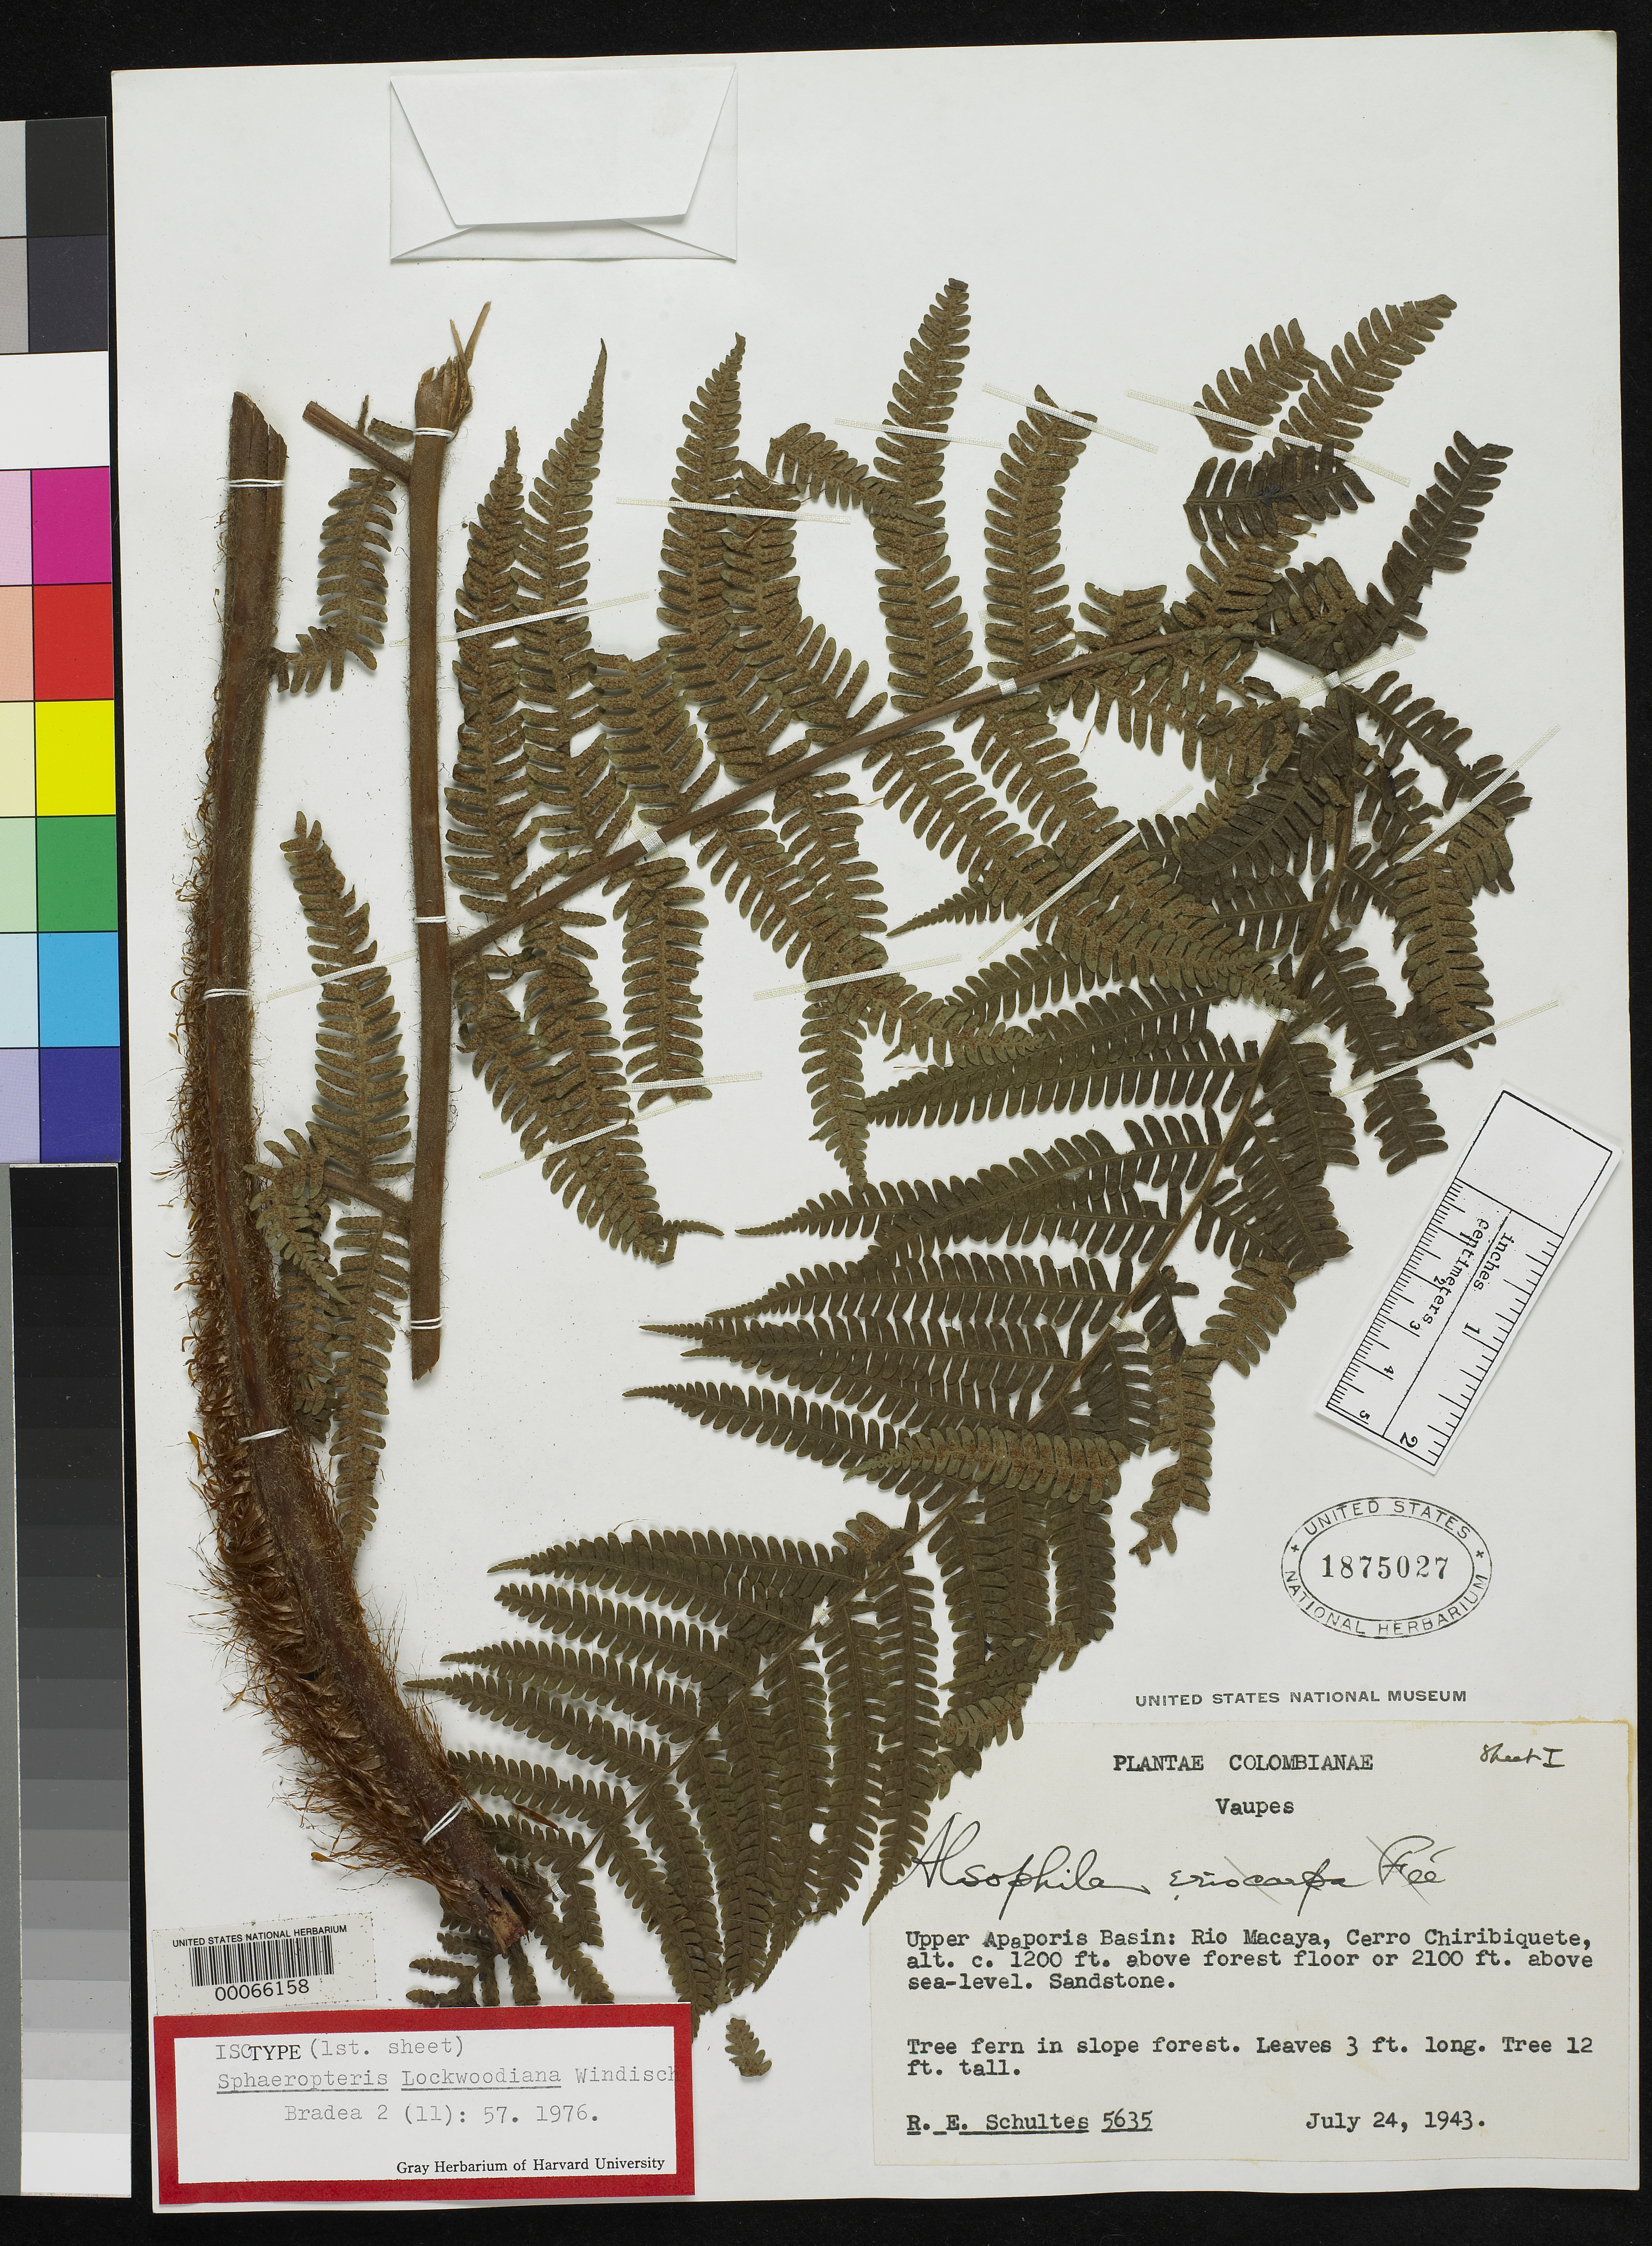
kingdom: Plantae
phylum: Tracheophyta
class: Polypodiopsida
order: Cyatheales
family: Cyatheaceae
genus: Sphaeropteris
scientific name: Sphaeropteris lockwoodiana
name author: P.G. Windisch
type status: Isotype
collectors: R. E. Schultes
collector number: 5635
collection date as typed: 24 Jul 1943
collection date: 1943-07-24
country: Colombia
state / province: Vaupés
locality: Upper Apaporis Basin, Rio Macaya, Cerro Chiribiquete.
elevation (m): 640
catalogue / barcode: US 1875027